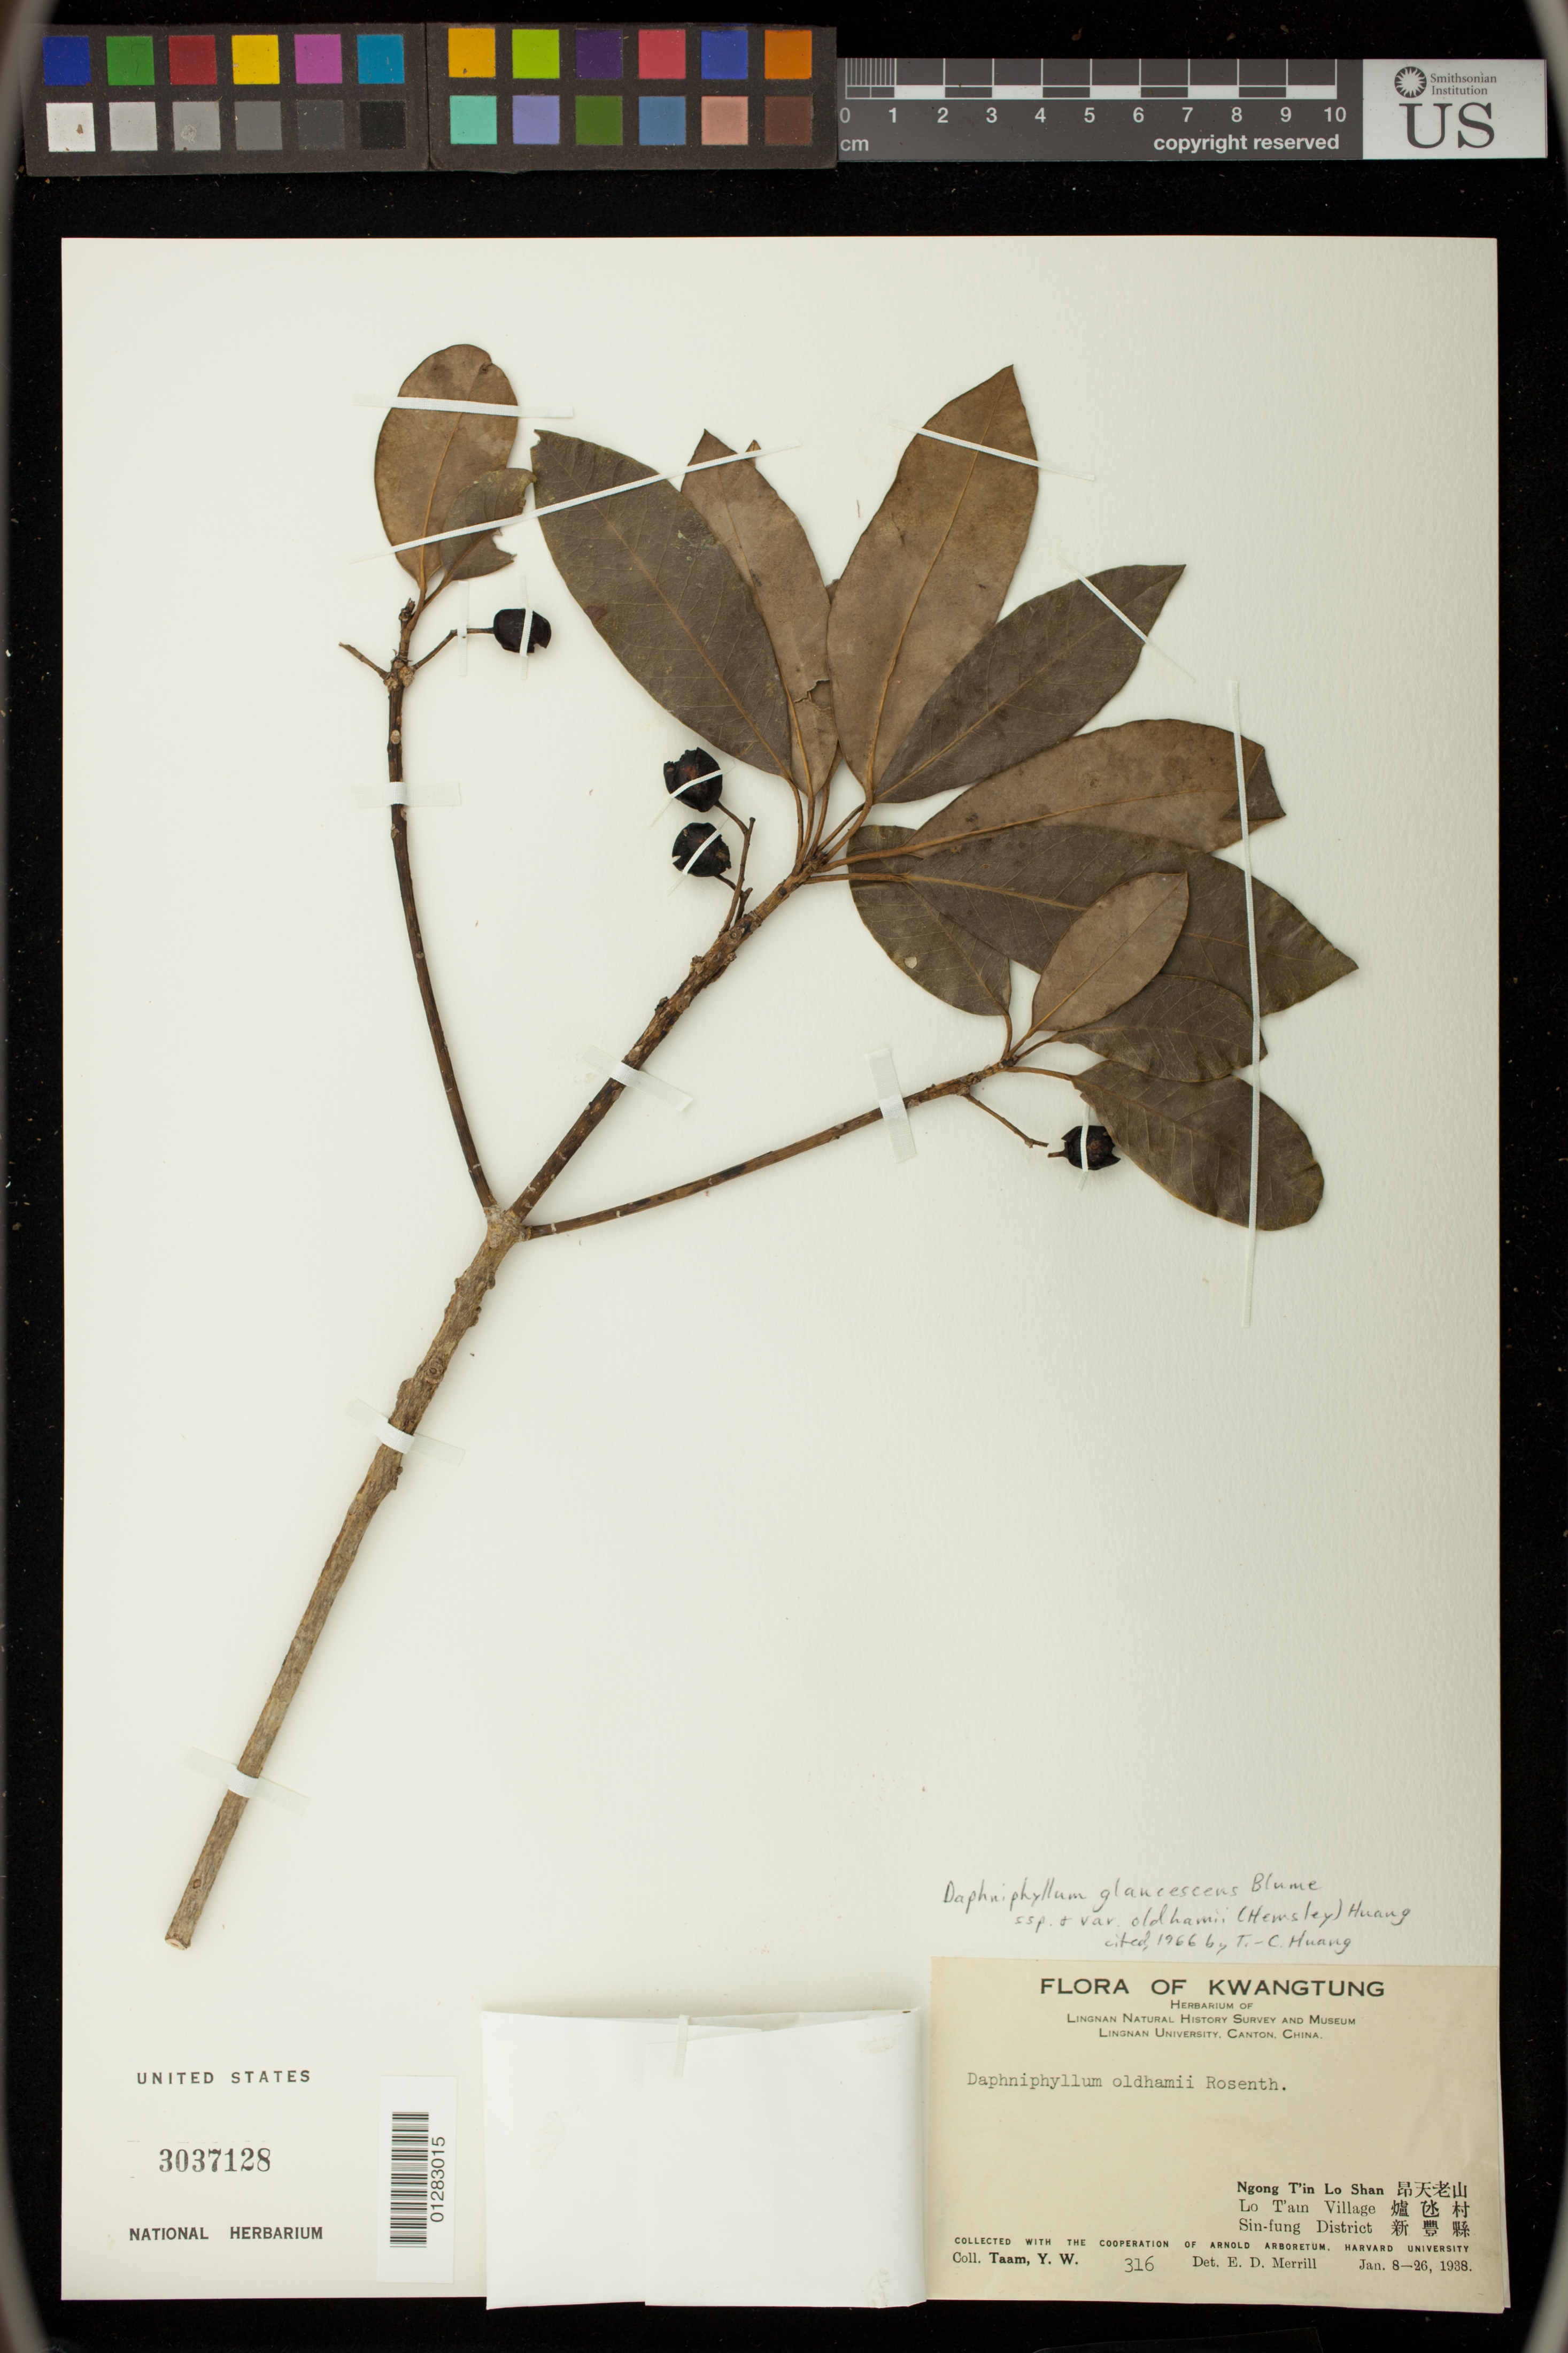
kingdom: Plantae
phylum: Tracheophyta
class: Magnoliopsida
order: Saxifragales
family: Daphniphyllaceae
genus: Daphniphyllum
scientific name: Daphniphyllum glaucescens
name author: Blume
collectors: Y. W. Taam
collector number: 316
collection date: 1938-01-08/1938-01-26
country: China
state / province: Guangdong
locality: Ngong T'in Lo Shan, Lo T'am Village, Sin-fung District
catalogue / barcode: US 3037128